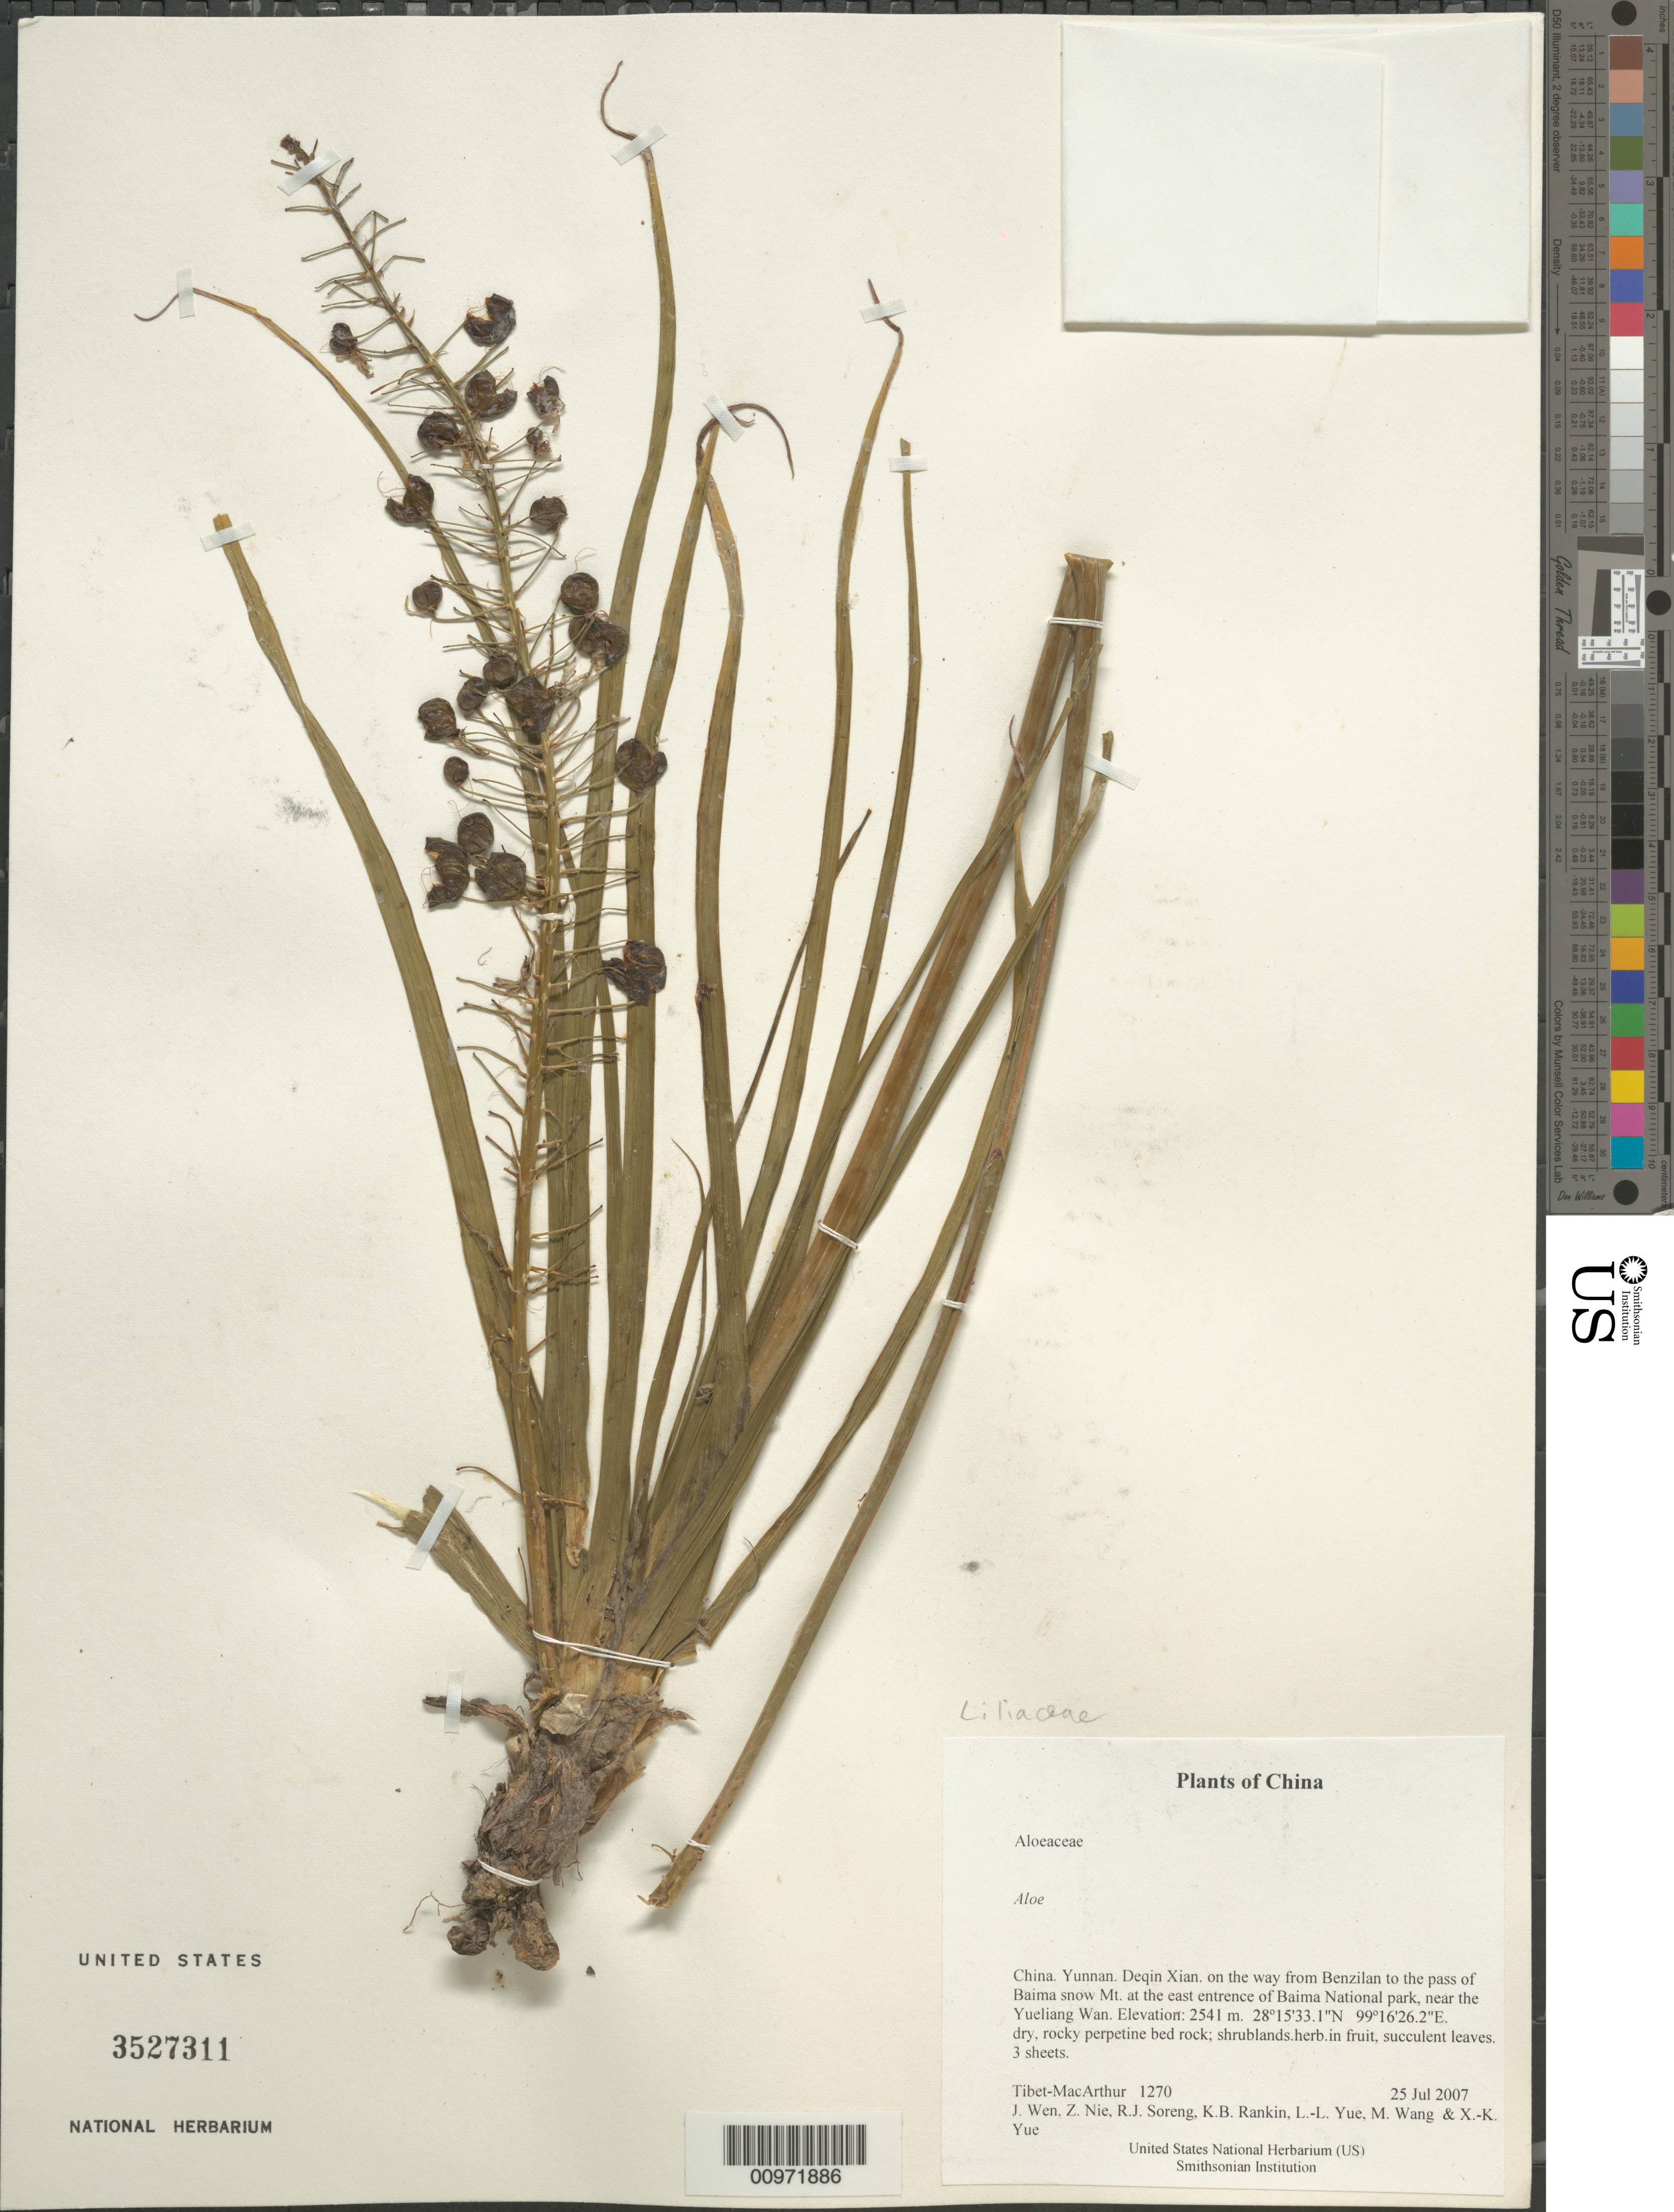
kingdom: Plantae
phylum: Tracheophyta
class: Liliopsida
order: Asparagales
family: Asphodelaceae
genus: Aloe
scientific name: Aloe sp.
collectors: Tibet-MacArthur, J. Wen, Z. Nie, R. J. Soreng, K. Rankin, L. Yue, M. Wang & X. Yue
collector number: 1270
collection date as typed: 25 Jul 2007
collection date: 2007-07-25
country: China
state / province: Yunnan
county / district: Deqin Xian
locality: on the way from Benzilan to the pass of Baima snow Mt. at the east entrence of Baima National park, near the Yueliang Wan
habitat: dry, rocky perpetine bed rock; shrublands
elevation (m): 2541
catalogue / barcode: US 3527311